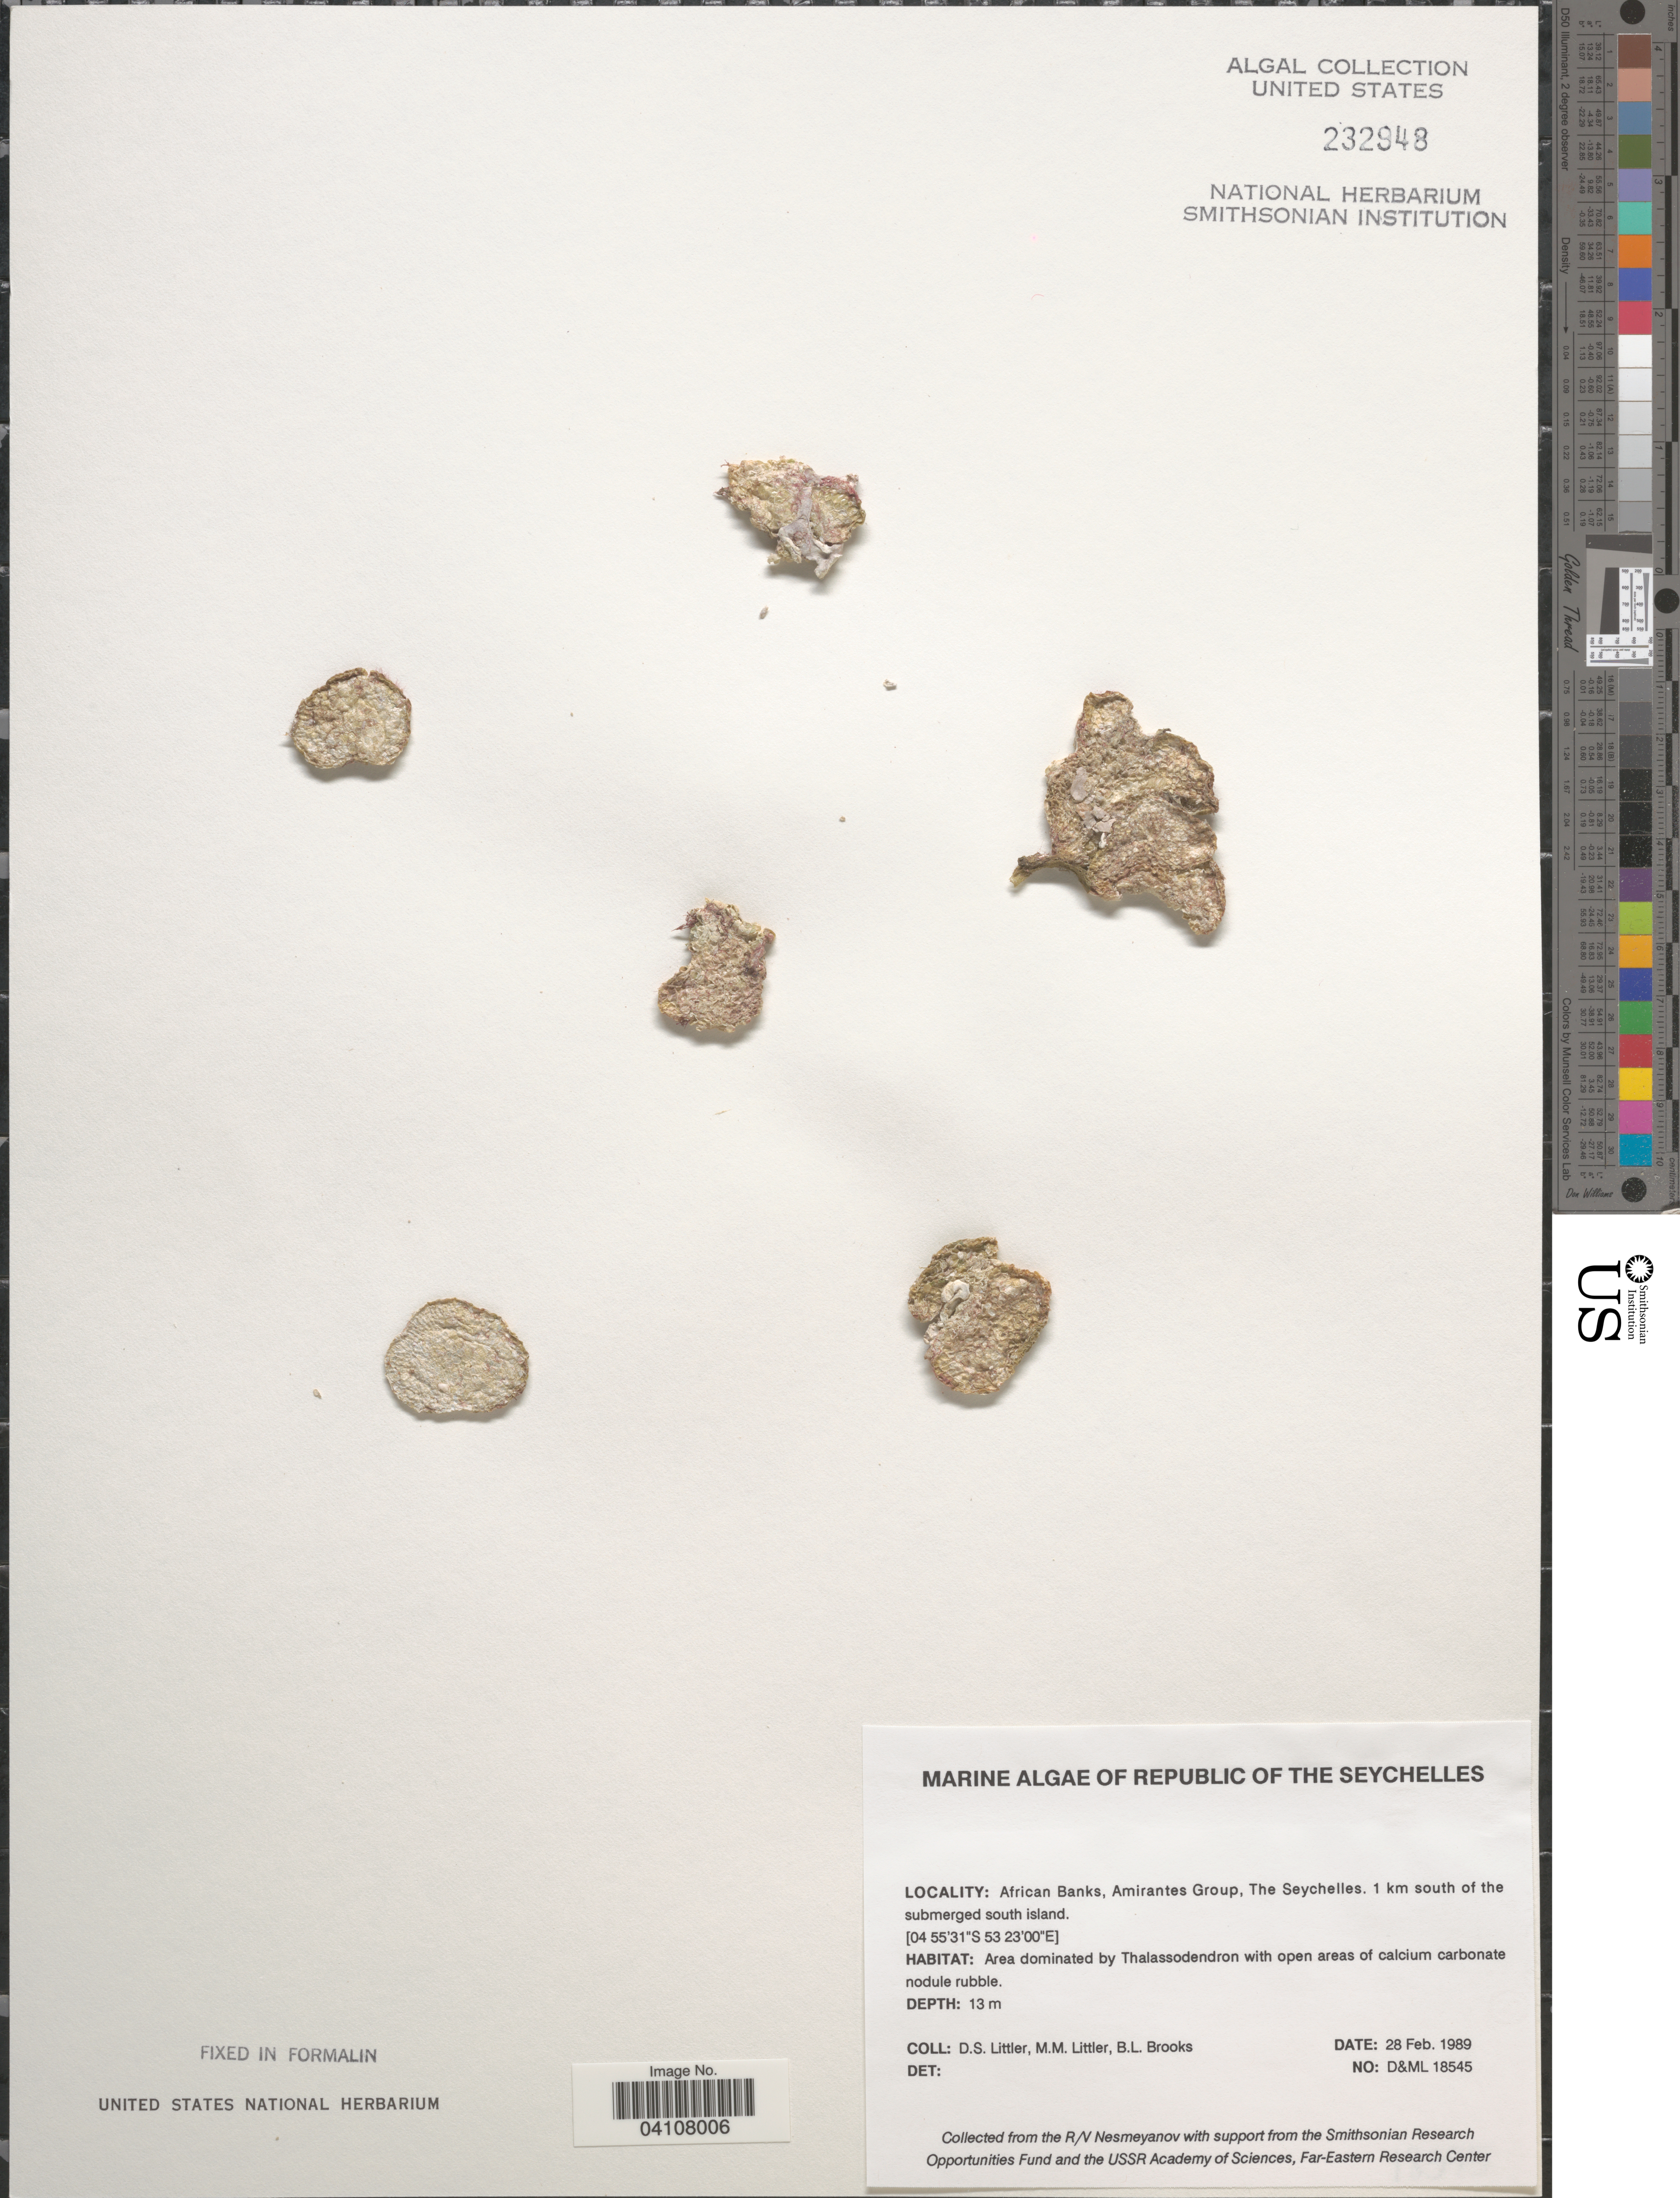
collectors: D. S. Littler & B. Brooks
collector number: D&ML18545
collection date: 1989-02-28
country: Seychelles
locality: Republic of the Seychelles. African Banks, Amirantes Group. 1 km south of the submerged south island.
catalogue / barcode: US 232948